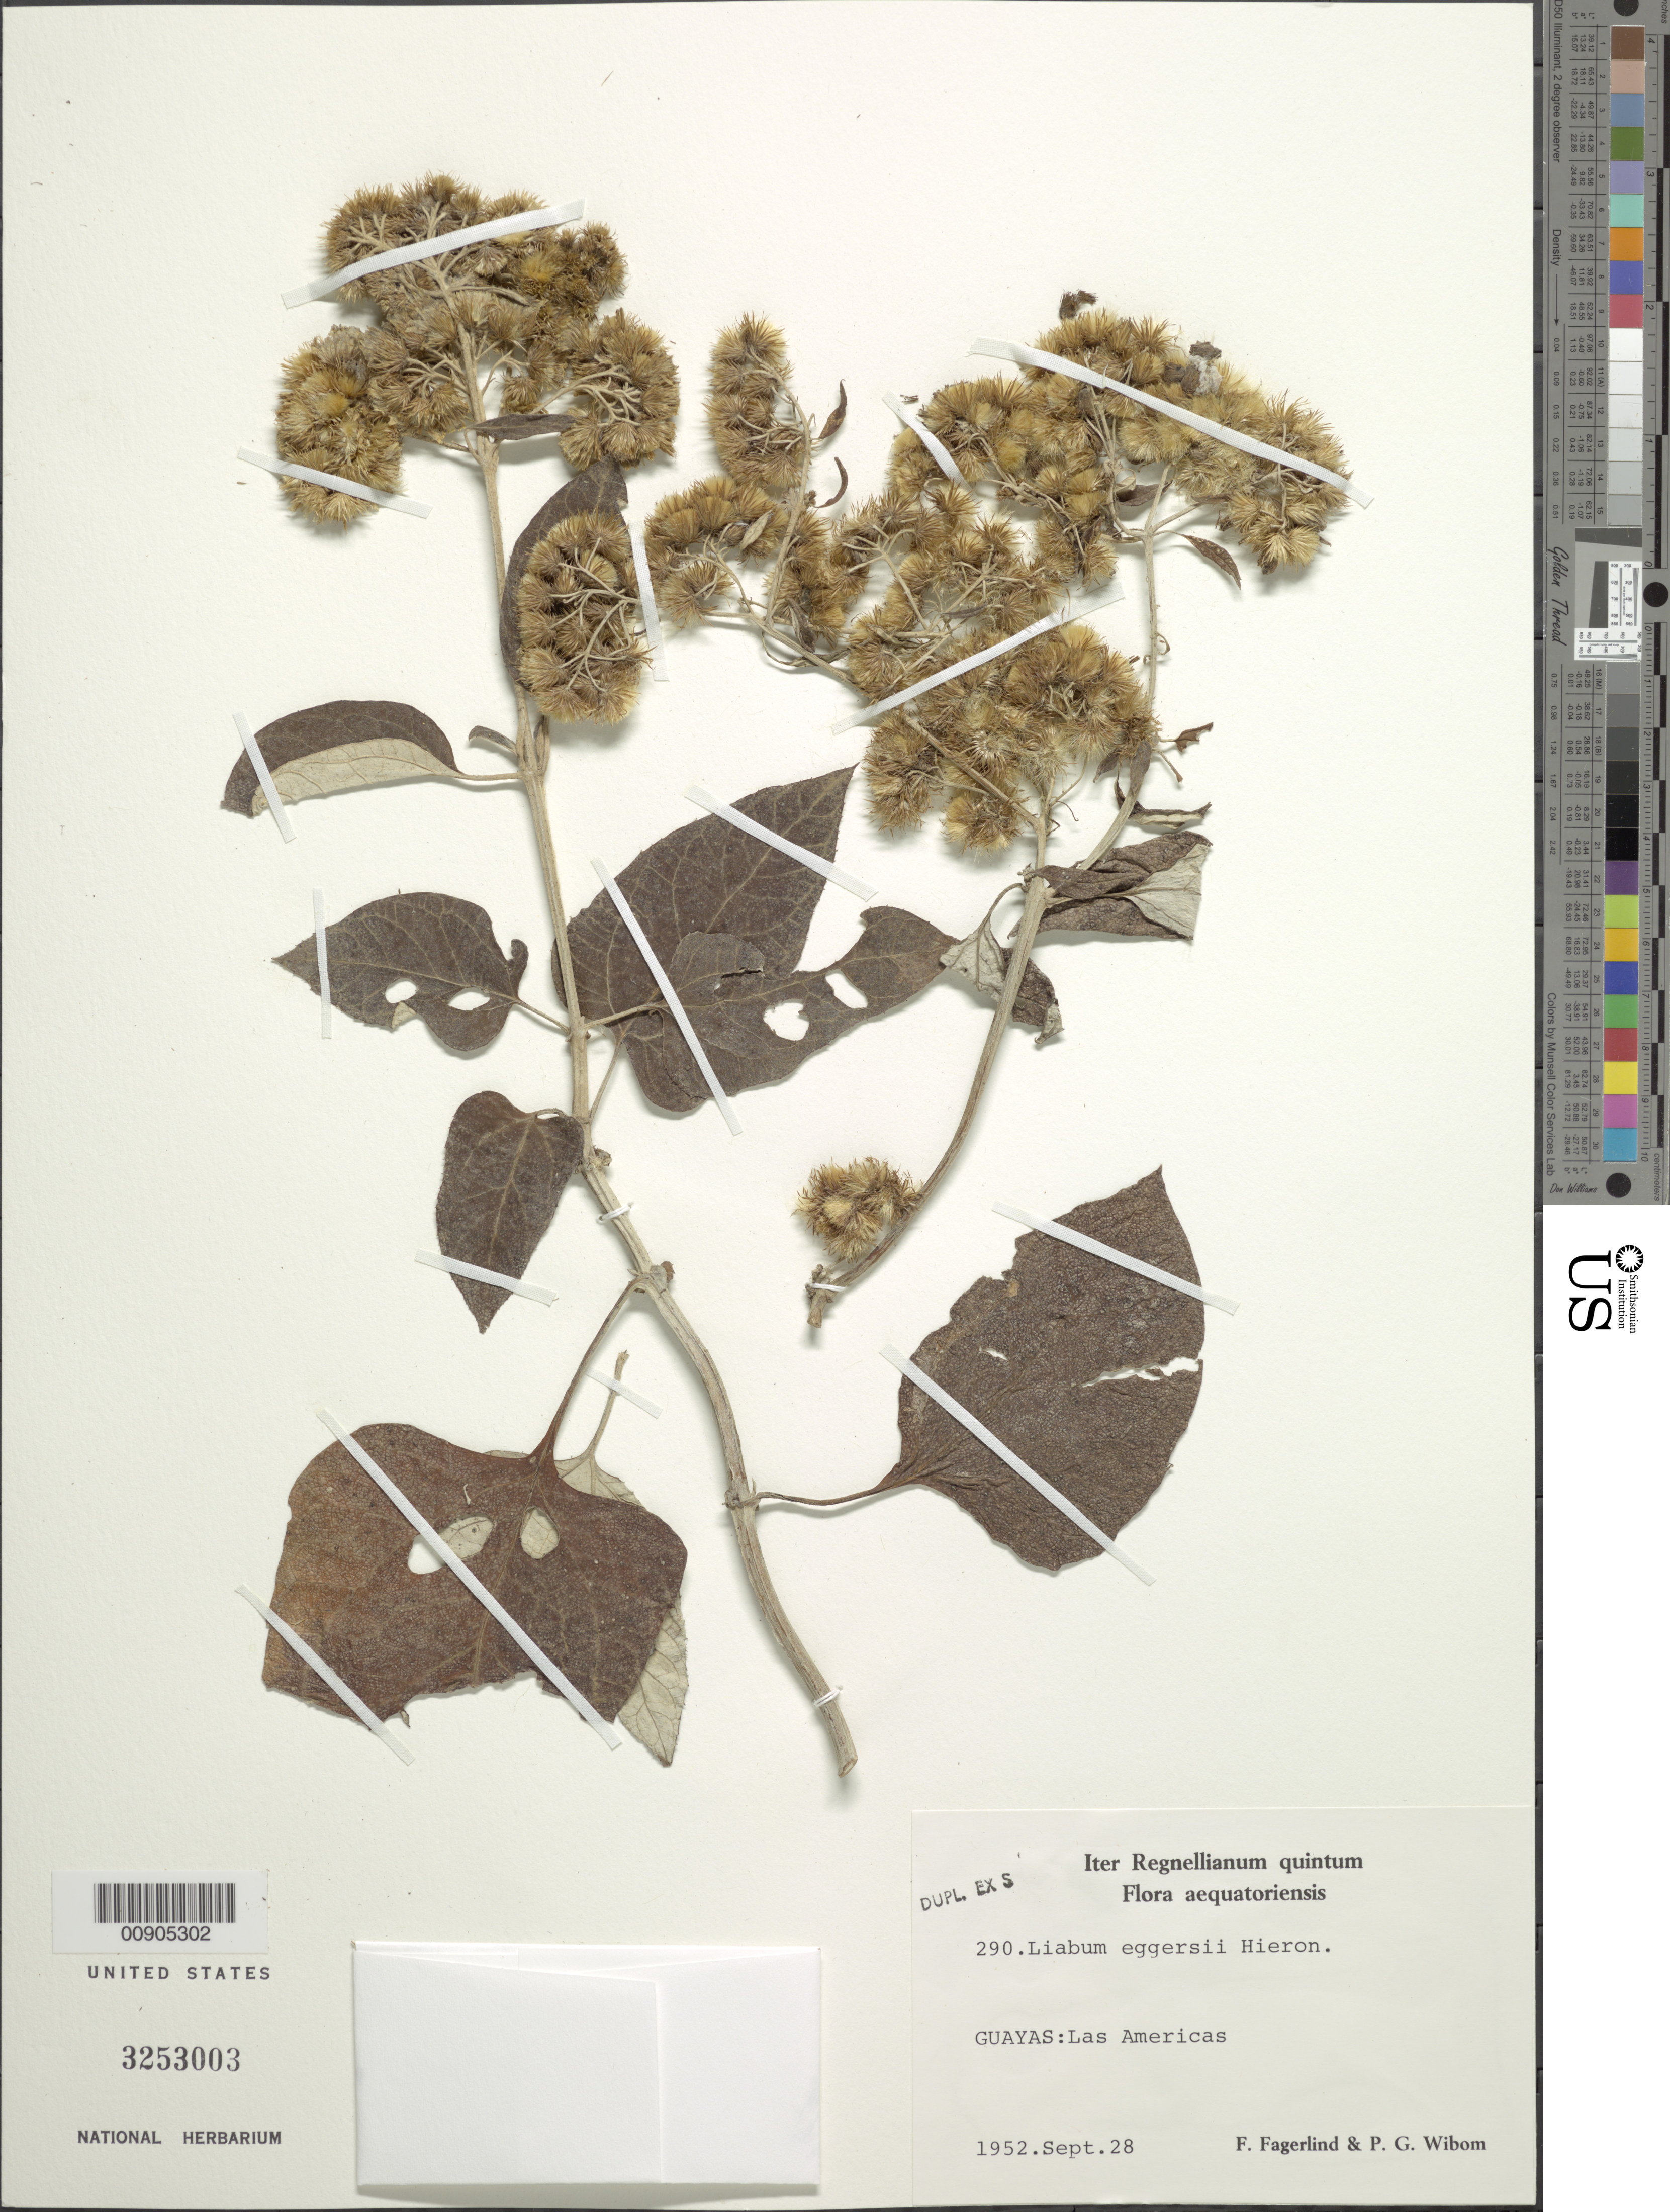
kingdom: Plantae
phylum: Tracheophyta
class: Magnoliopsida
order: Asterales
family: Asteraceae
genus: Liabum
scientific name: Liabum eggersii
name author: Hieron.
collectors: F. Fagerlind & P. Wibom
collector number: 290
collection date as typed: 28 September 1952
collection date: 1952-09-28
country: Ecuador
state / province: Guayas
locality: Guayas, Las Americas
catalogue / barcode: US 3253003